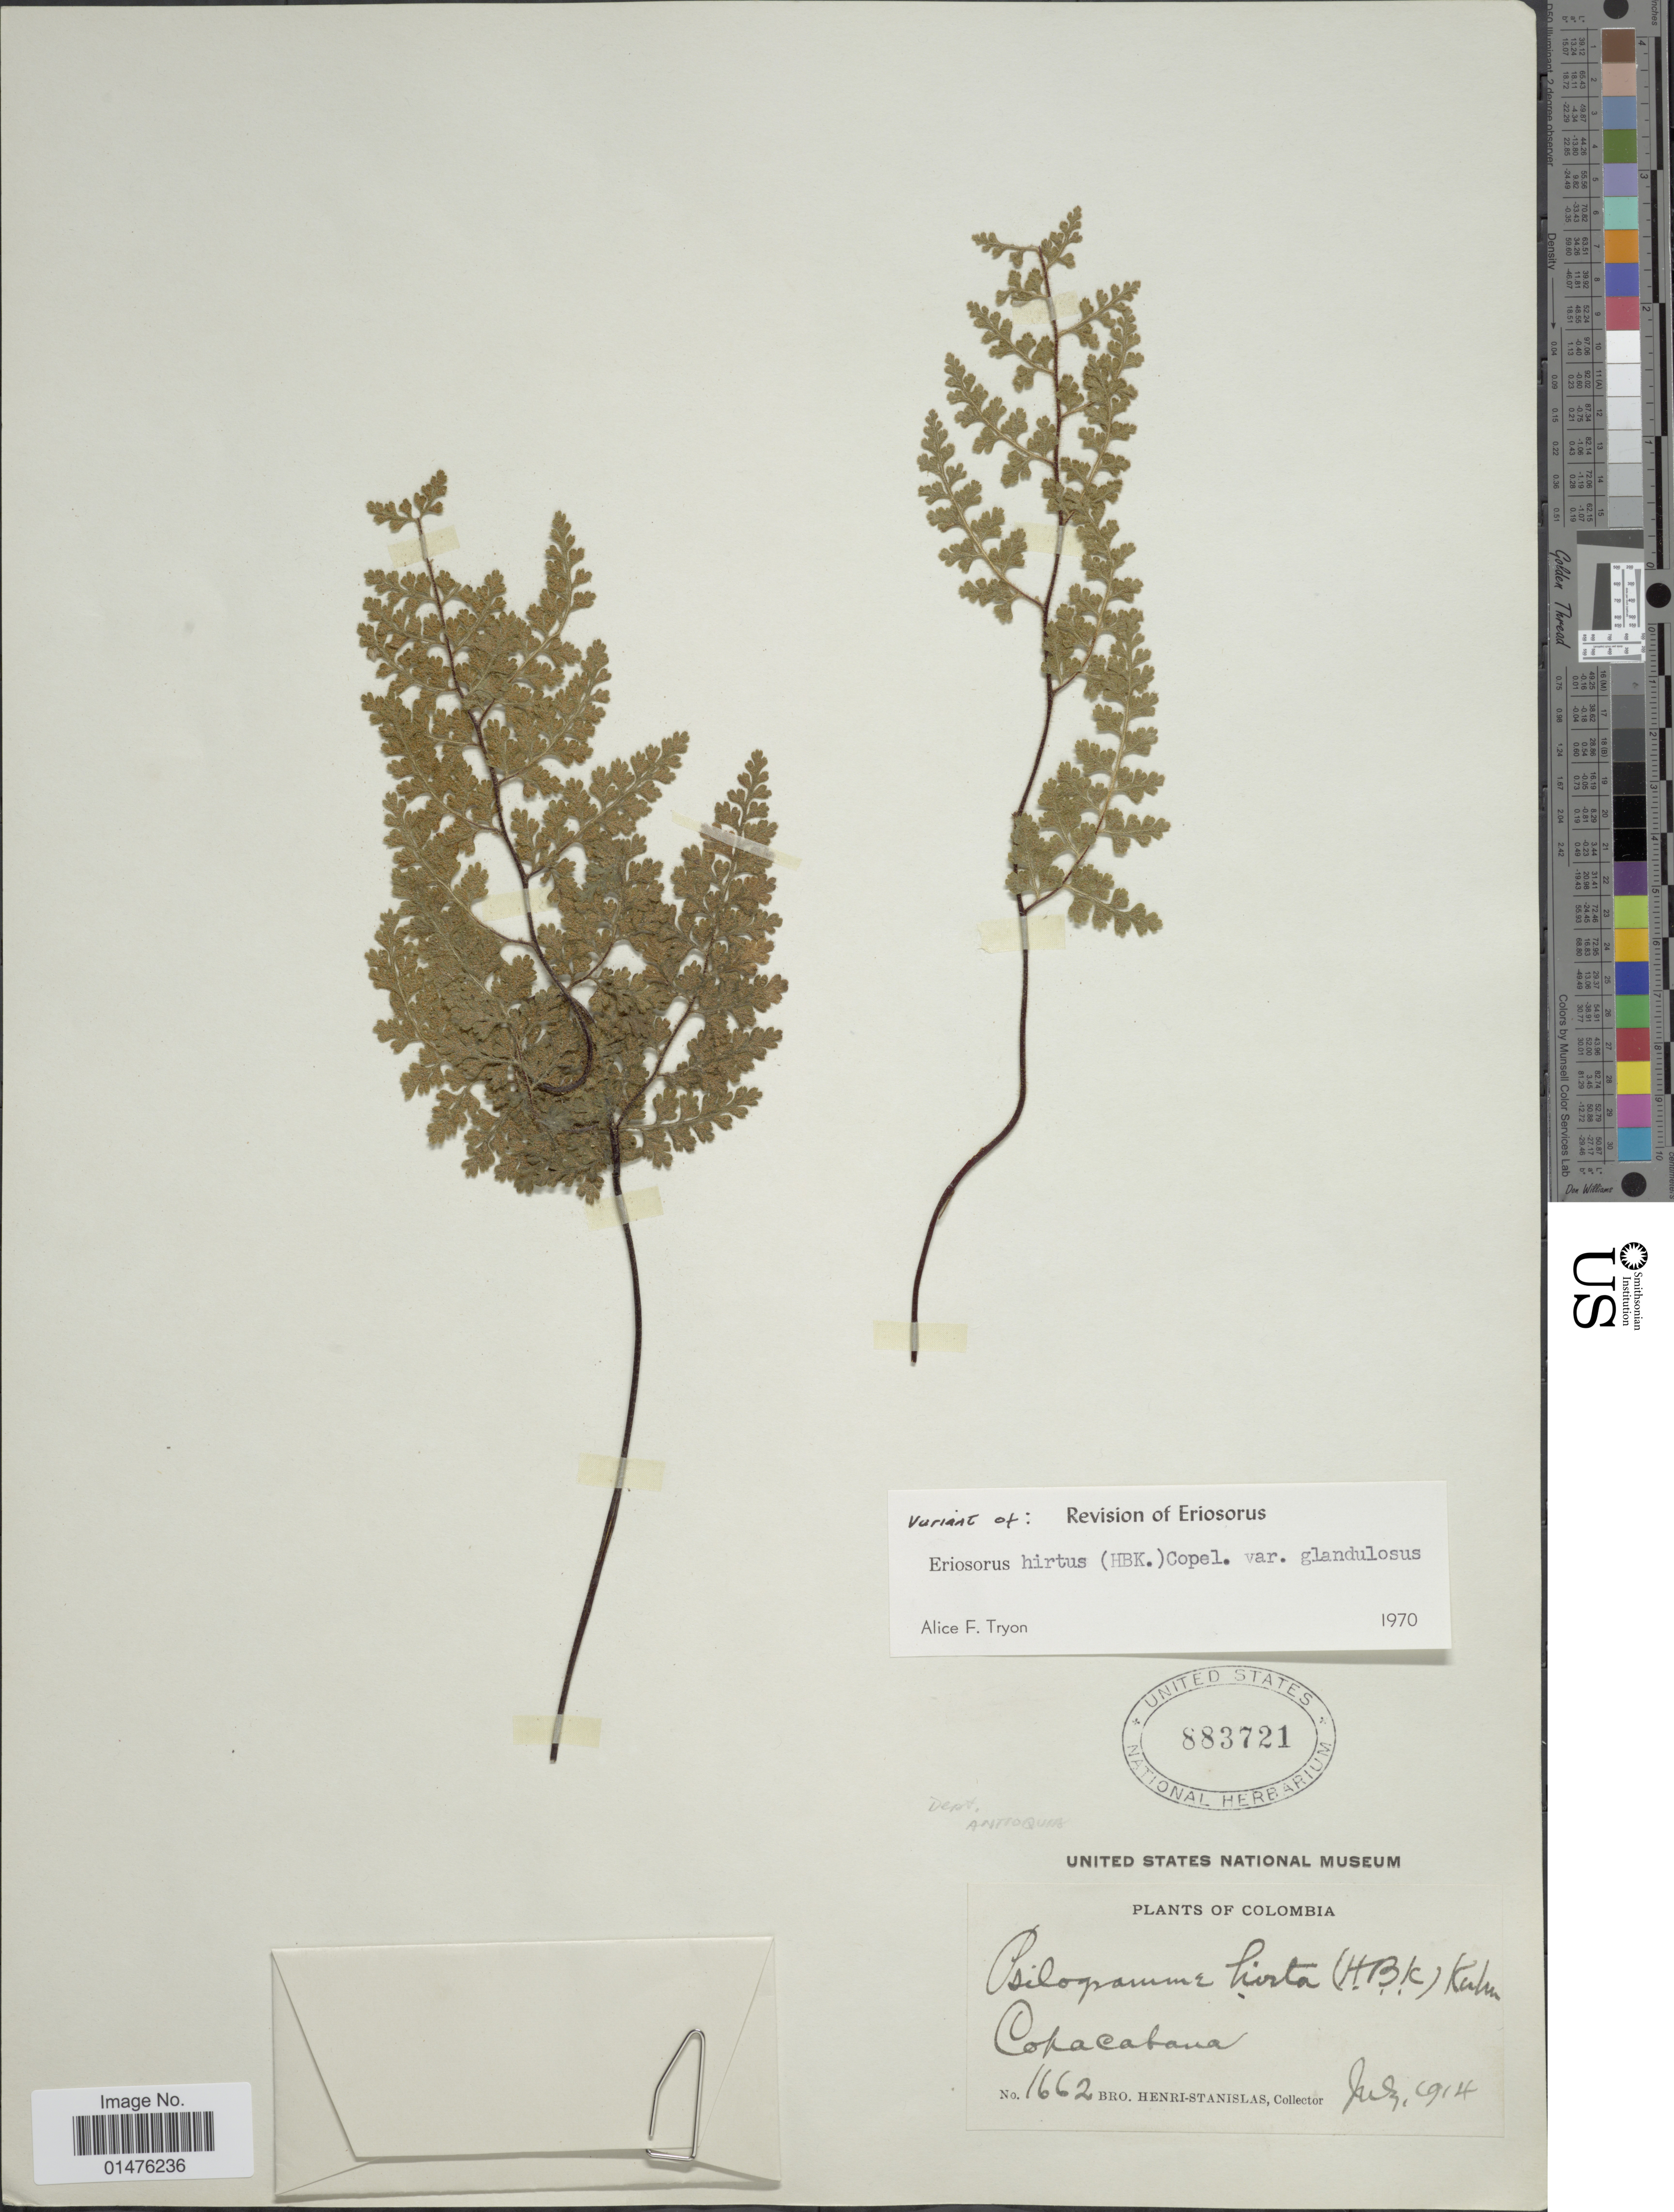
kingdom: Plantae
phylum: Tracheophyta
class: Polypodiopsida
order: Polypodiales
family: Pteridaceae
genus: Jamesonia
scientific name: Jamesonia hirta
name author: (Kunth) Christenh.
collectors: Henri-Stanislas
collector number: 1662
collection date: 1914-07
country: Colombia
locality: Copacabana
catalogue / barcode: US 883721